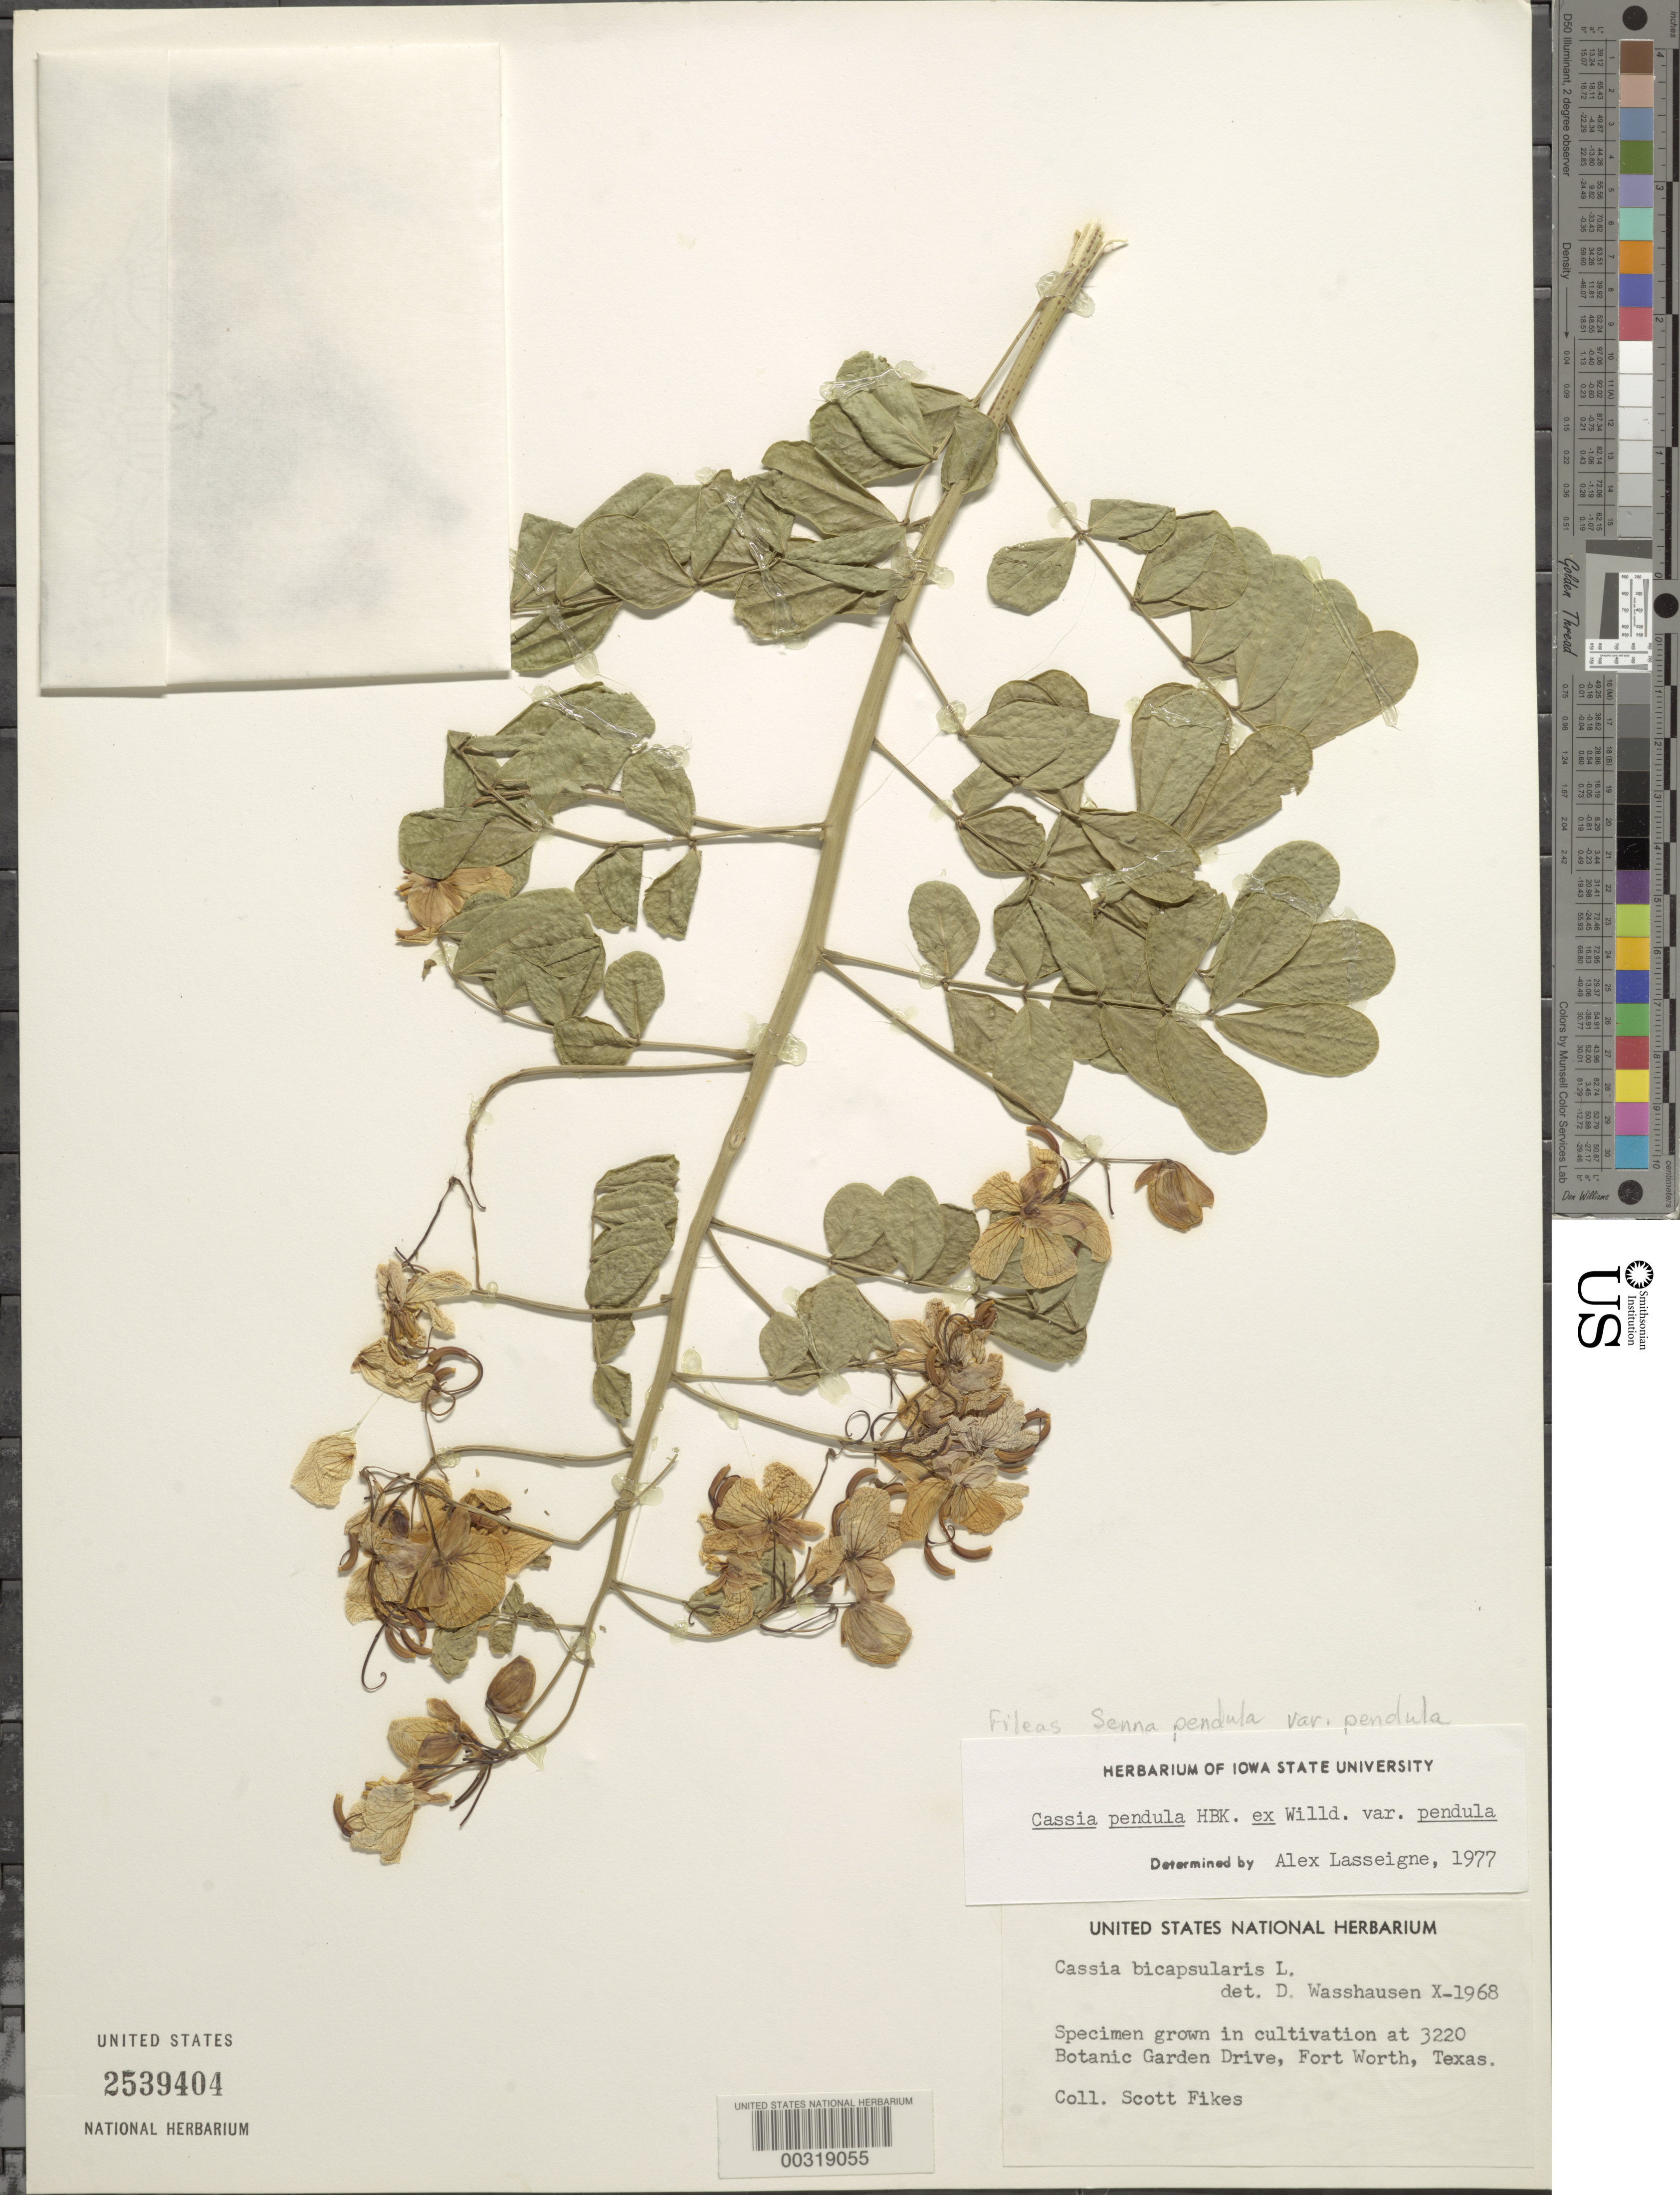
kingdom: Plantae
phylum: Tracheophyta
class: Magnoliopsida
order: Fabales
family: Fabaceae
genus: Senna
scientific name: Senna pendula var. ovalifolia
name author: H.S. Irwin & Barneby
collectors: J. N. Rose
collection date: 1969-09-27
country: United States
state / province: Florida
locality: Coconut Grove, former home of David Fairchild, the Kampong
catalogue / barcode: US 2539404